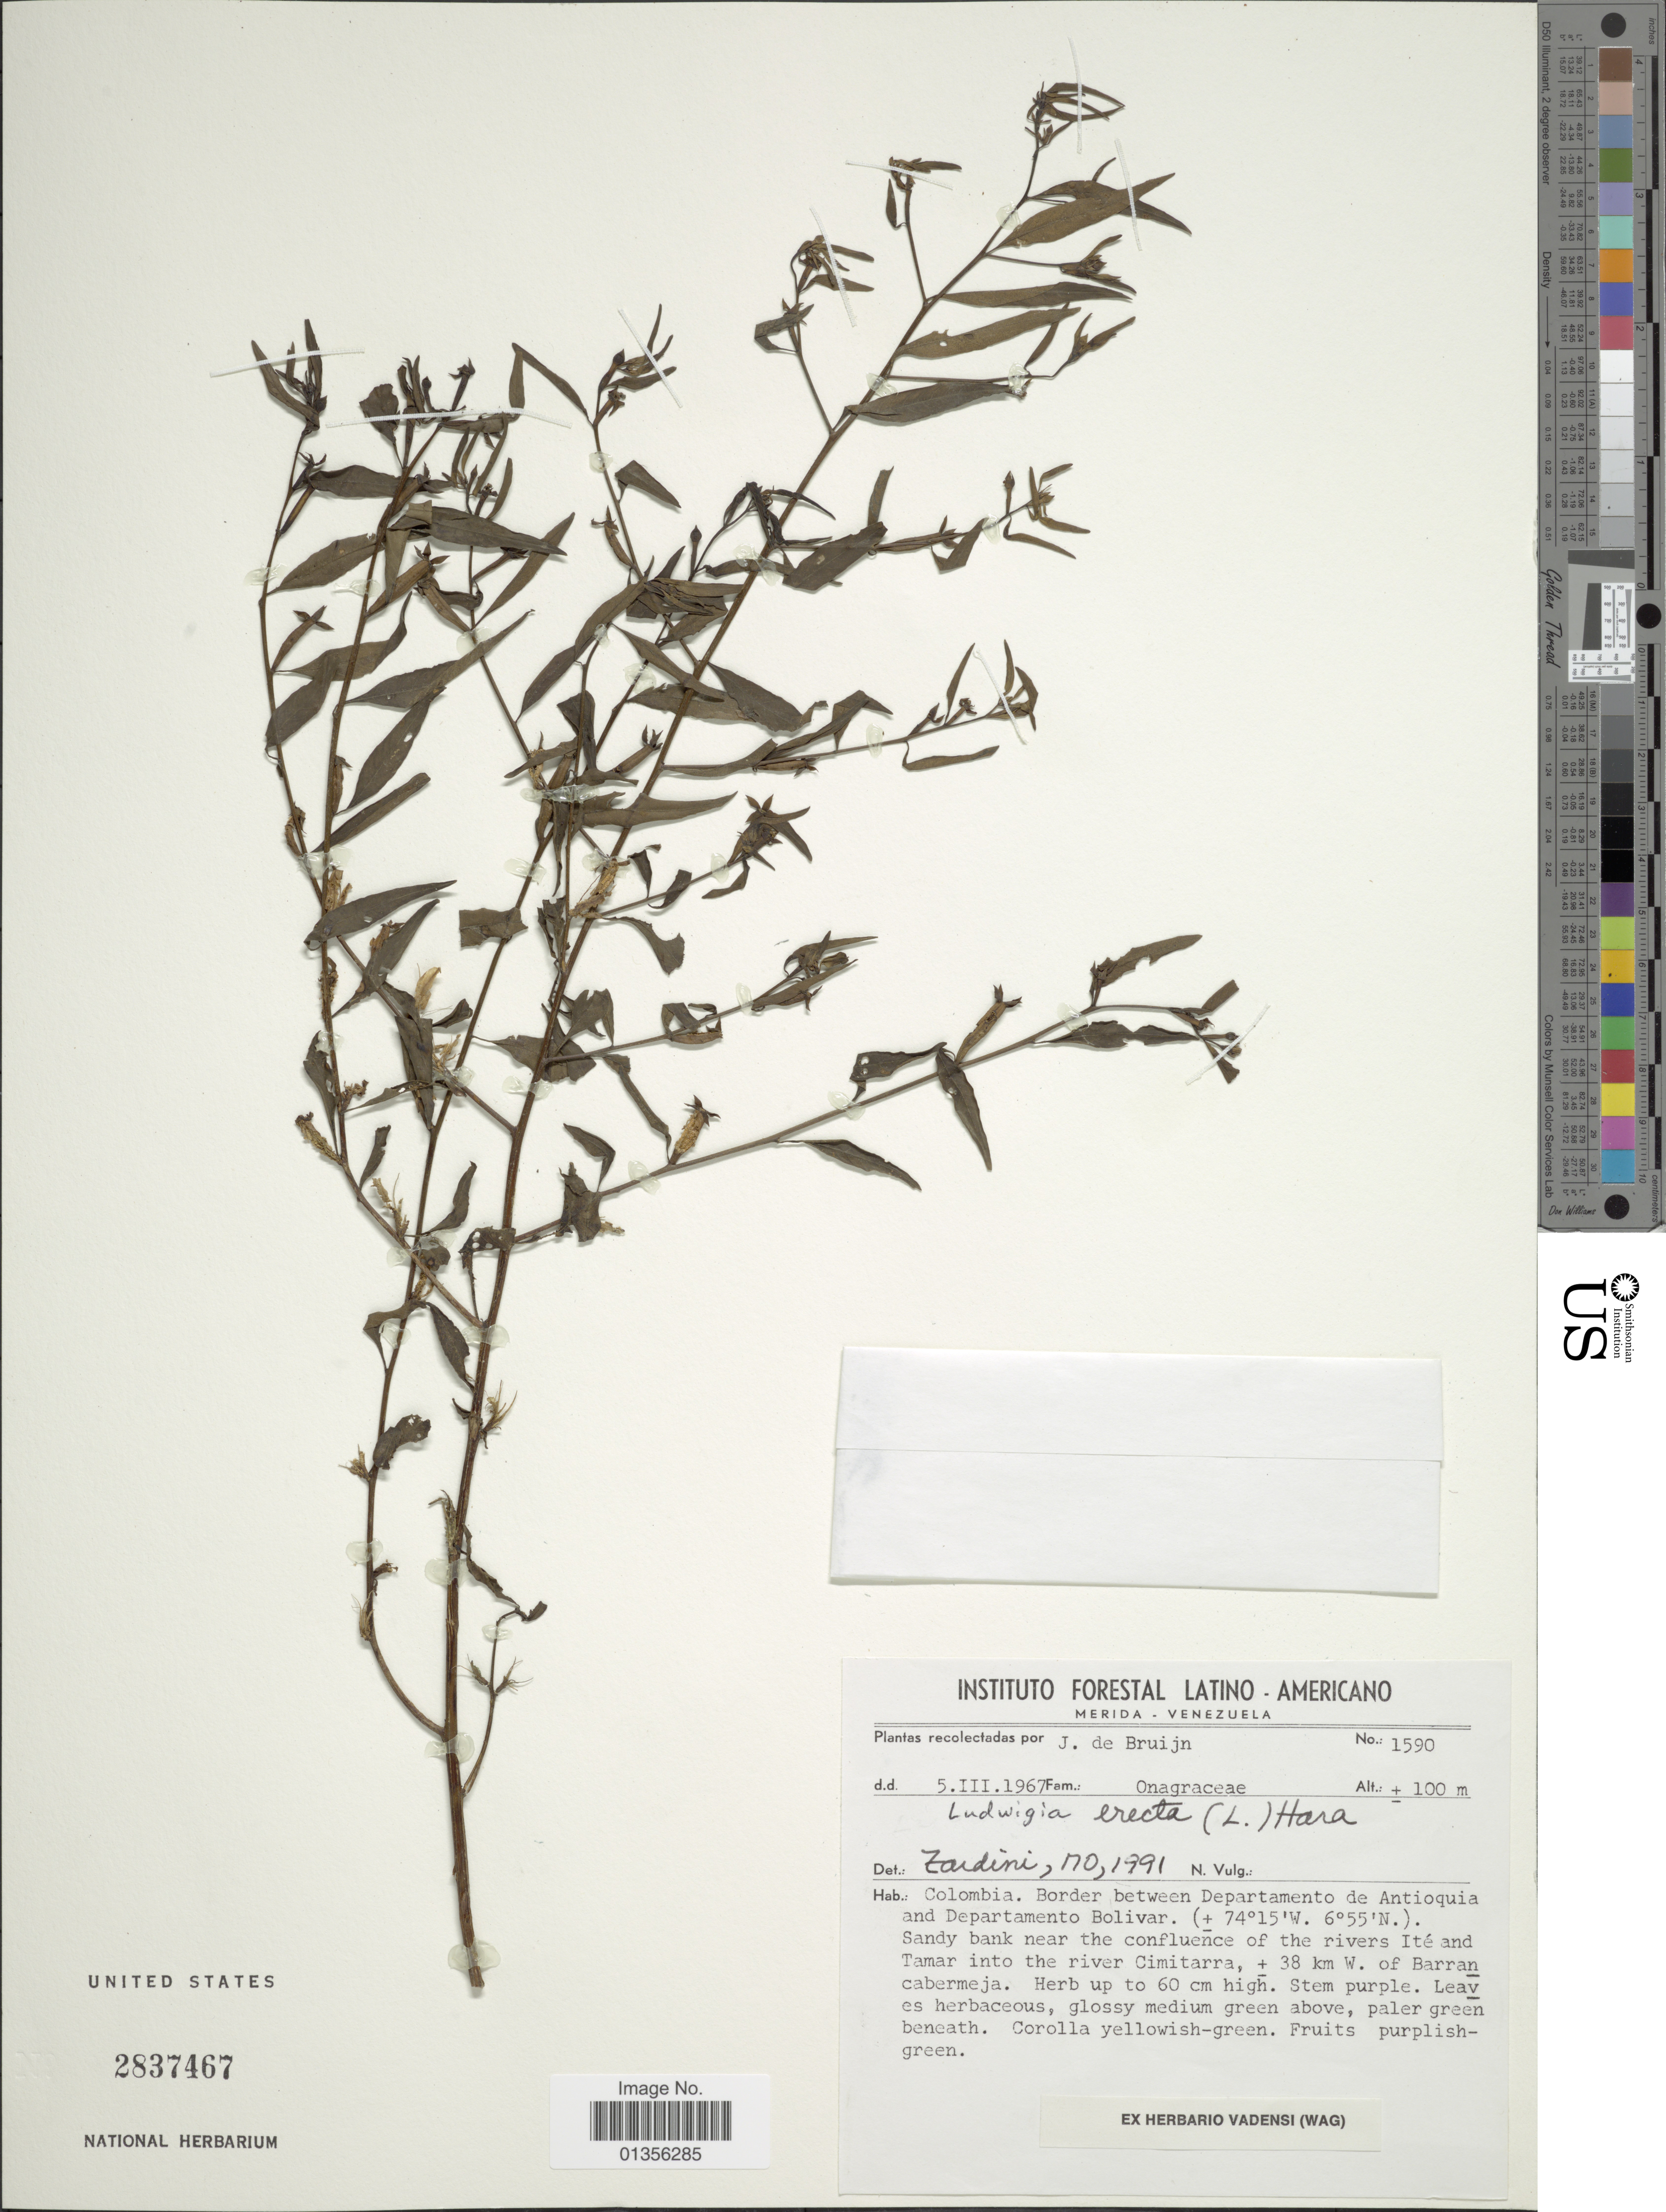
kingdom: Plantae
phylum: Tracheophyta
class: Magnoliopsida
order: Myrtales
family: Onagraceae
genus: Ludwigia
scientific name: Ludwigia erecta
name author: (L.) H. Hara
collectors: J. Bruijn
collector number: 1590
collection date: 1967-03-05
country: Colombia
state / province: Antioquia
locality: Border between Departamento de Antioquia and Departamento Bolivar. Sandy bank near the confluence of the rivers Ité and Tamar into the river Cimitarra, ± 38 km W. of Barrancabermeja.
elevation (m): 100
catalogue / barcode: US 2837467